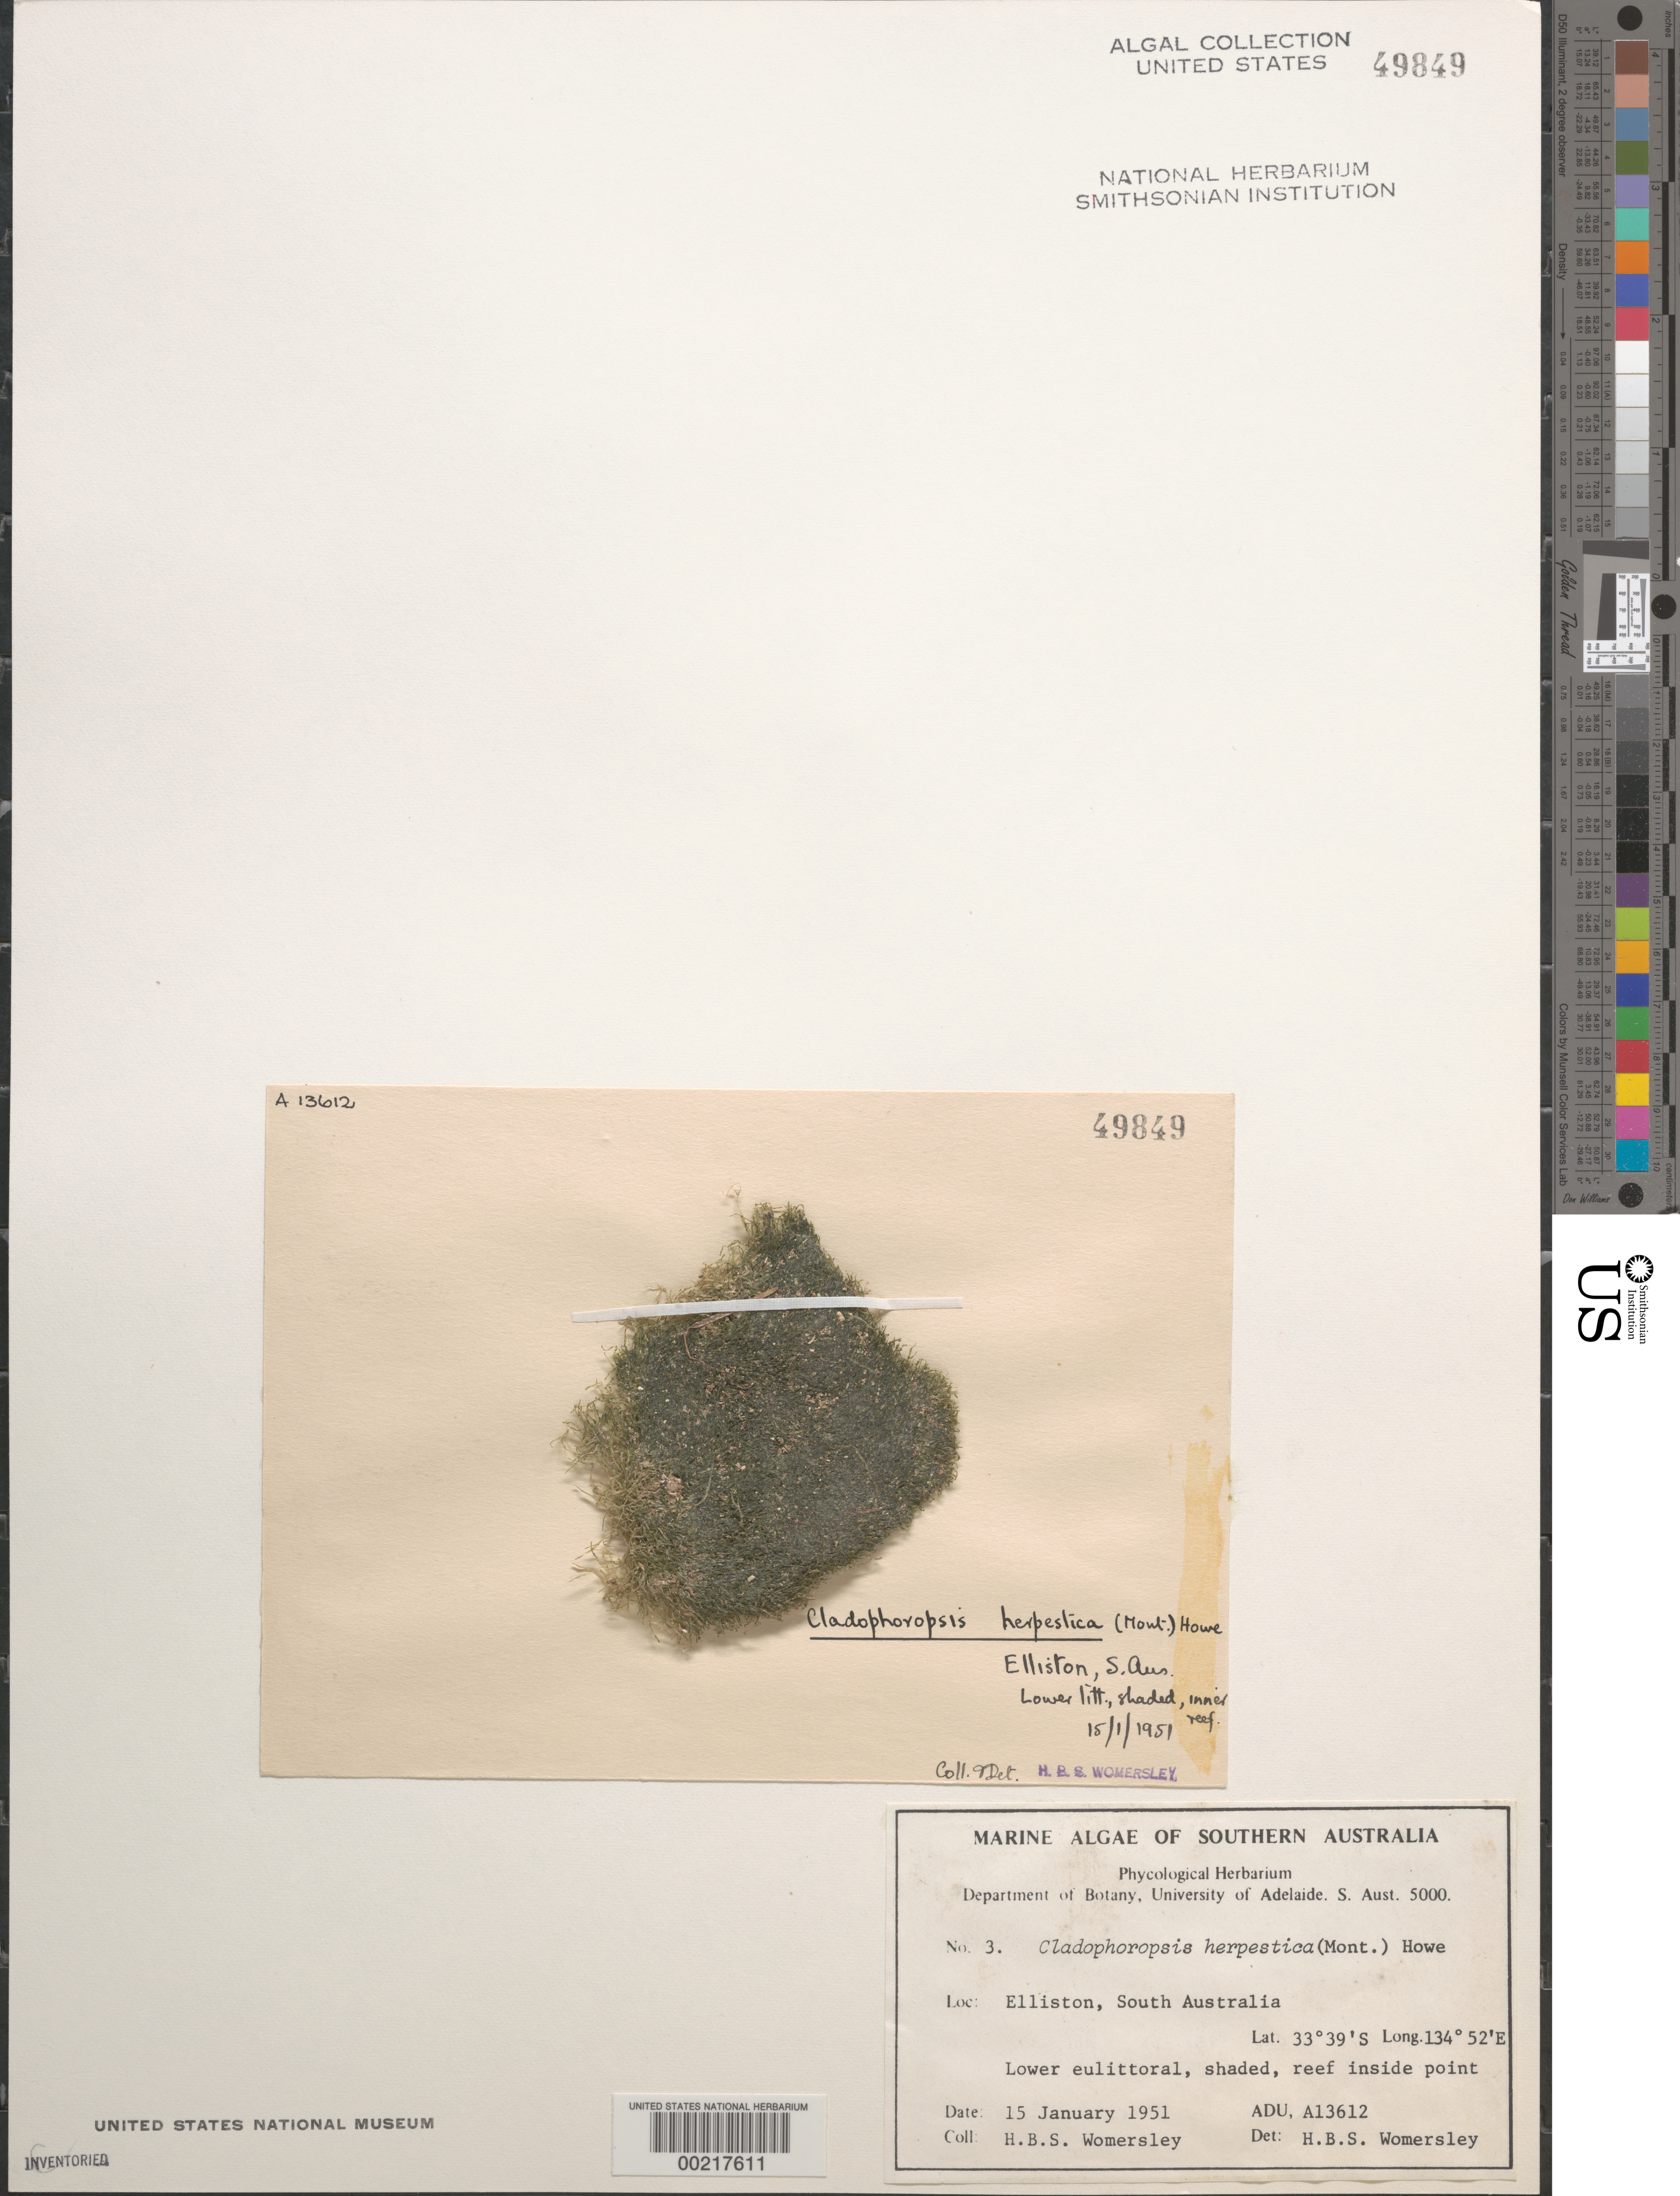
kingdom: Plantae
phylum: Chlorophyta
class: Ulvophyceae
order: Cladophorales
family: Cladophoraceae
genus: Lychaete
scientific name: Lychaete herpestica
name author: (Montagne) M.J. Wynne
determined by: Algae name updating Project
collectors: H. B. S. Womersley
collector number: ADU A13612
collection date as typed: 15 Jan 1951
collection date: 1951-01-15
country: Australia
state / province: South Australia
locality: Elliston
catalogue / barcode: US 49849